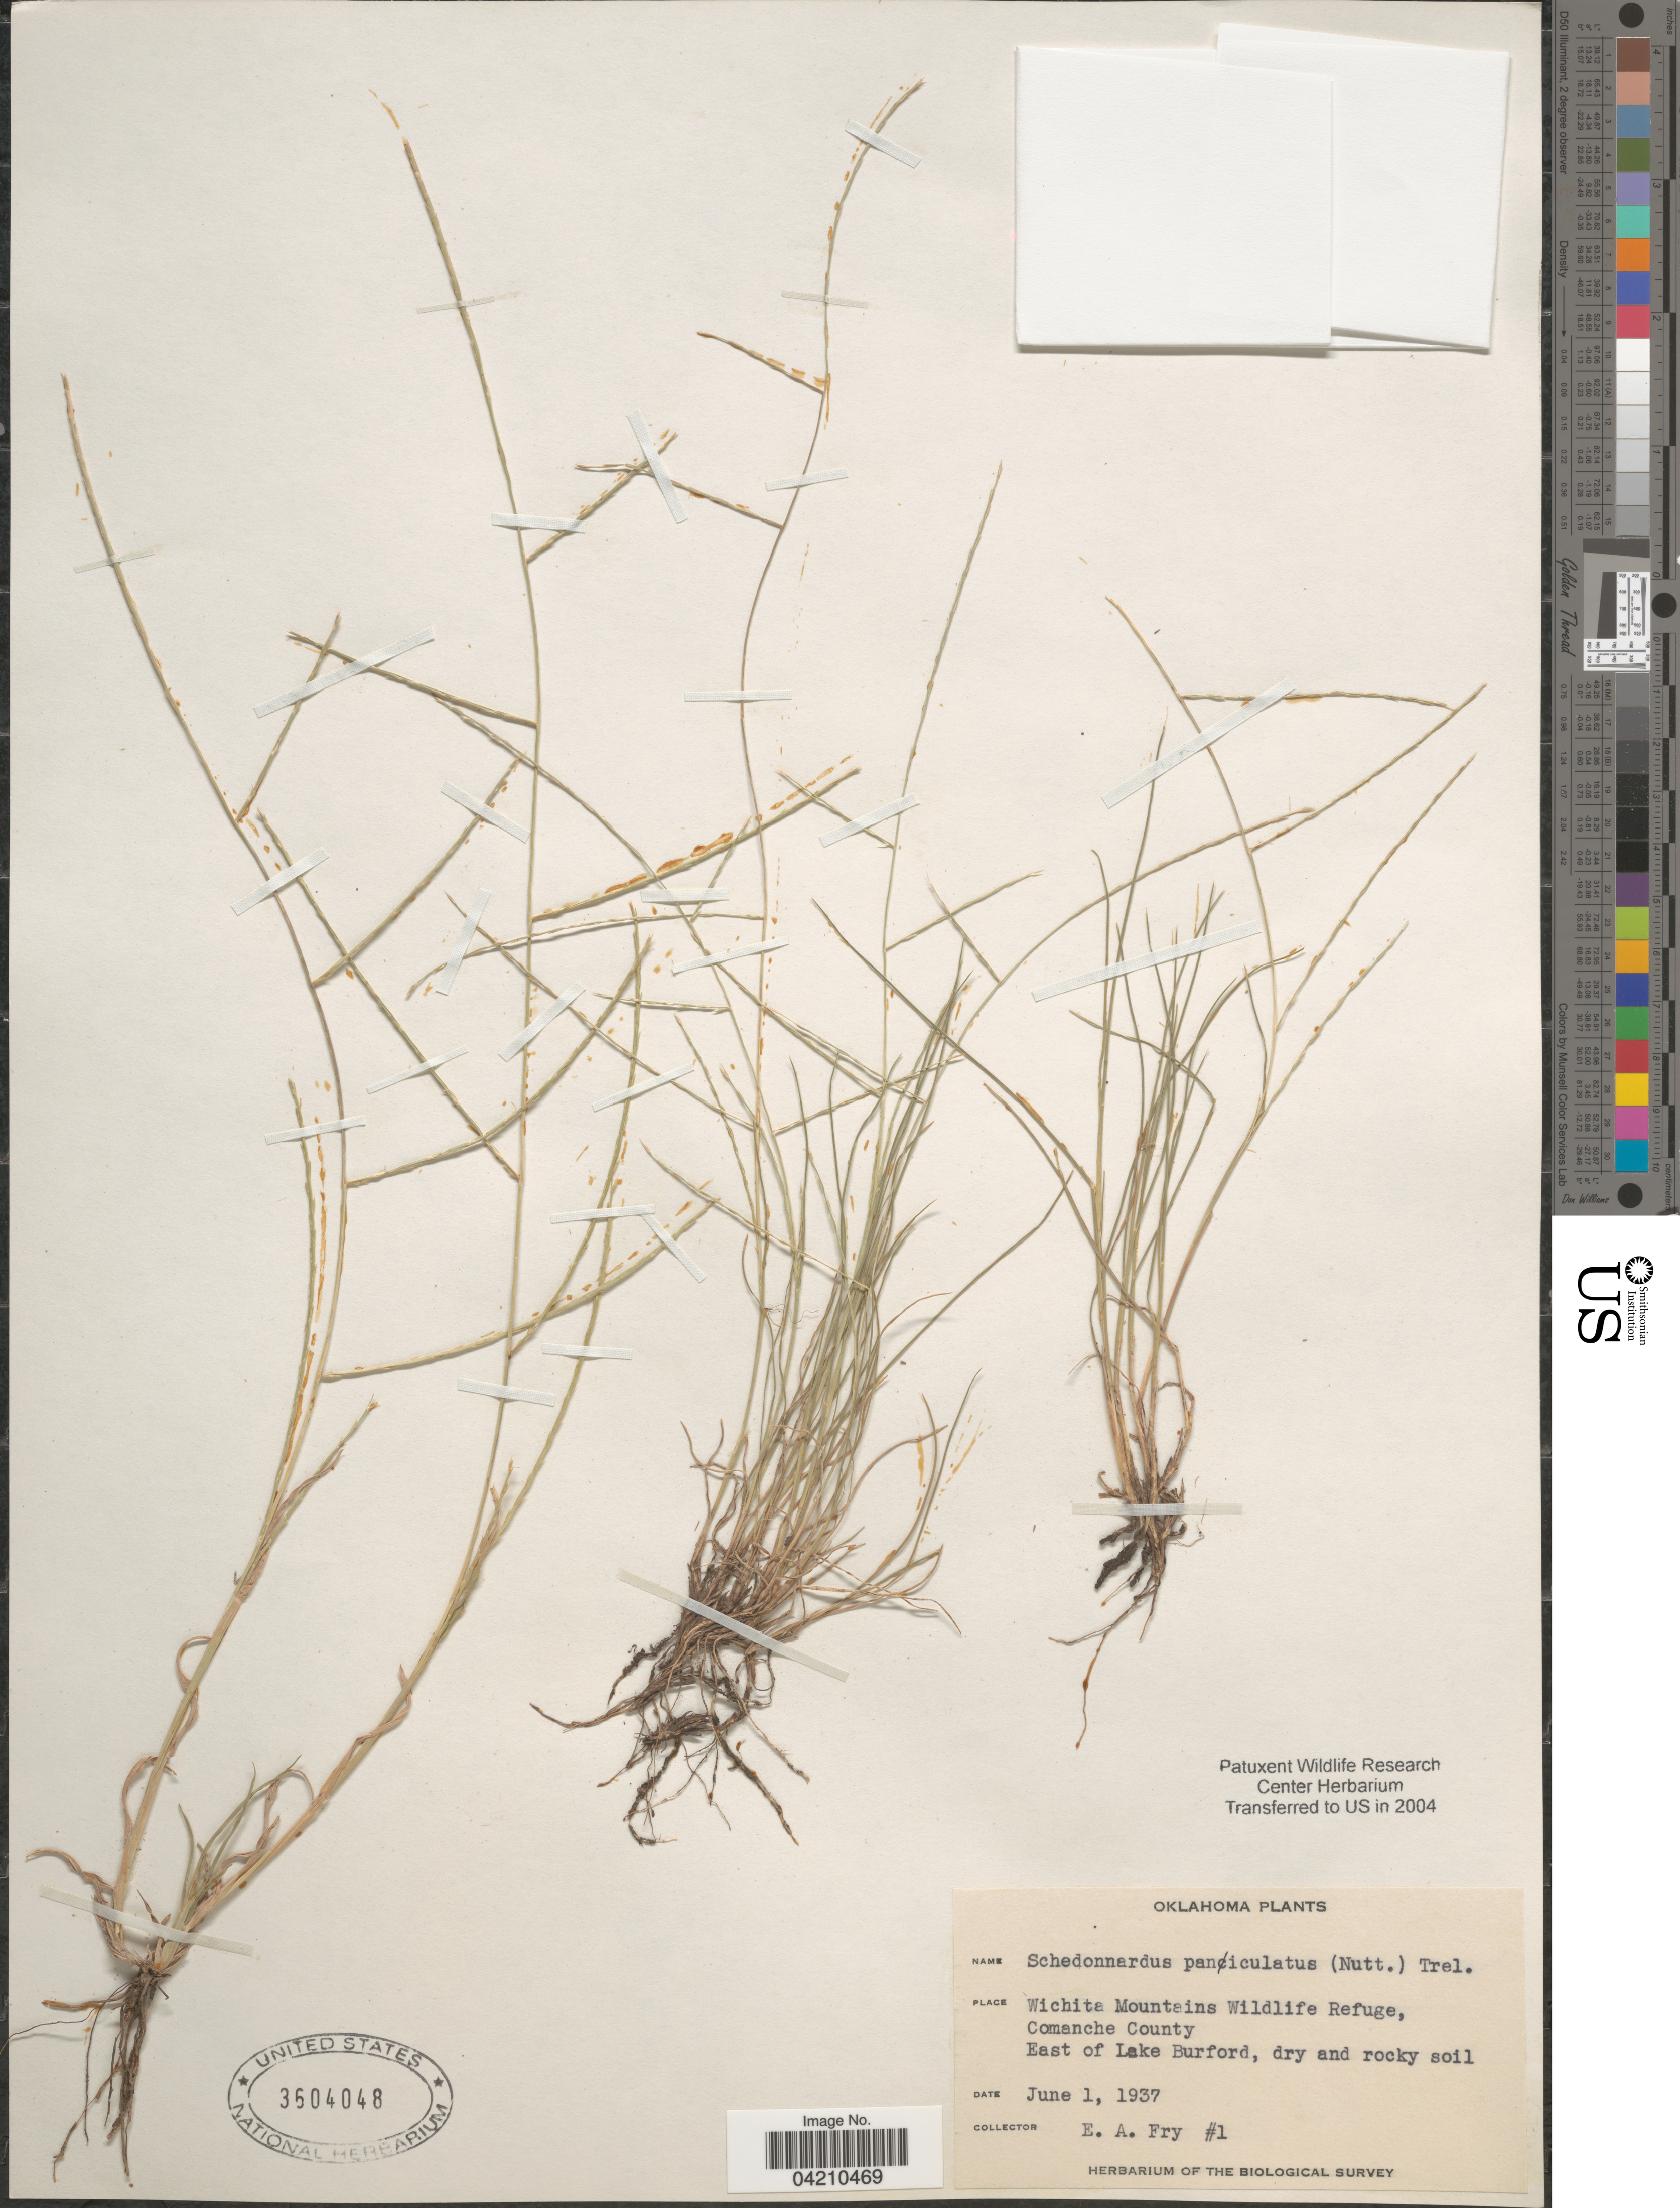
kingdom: Plantae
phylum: Tracheophyta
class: Liliopsida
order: Poales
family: Poaceae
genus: Muhlenbergia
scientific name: Muhlenbergia paniculata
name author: (Nutt.) Columbus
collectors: E. Fry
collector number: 1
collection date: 1937-06-01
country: United States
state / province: Oklahoma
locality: Wichita Mountains Wildlife Refuge, Comanche County. East of Lake Burford.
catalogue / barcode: US 3604048